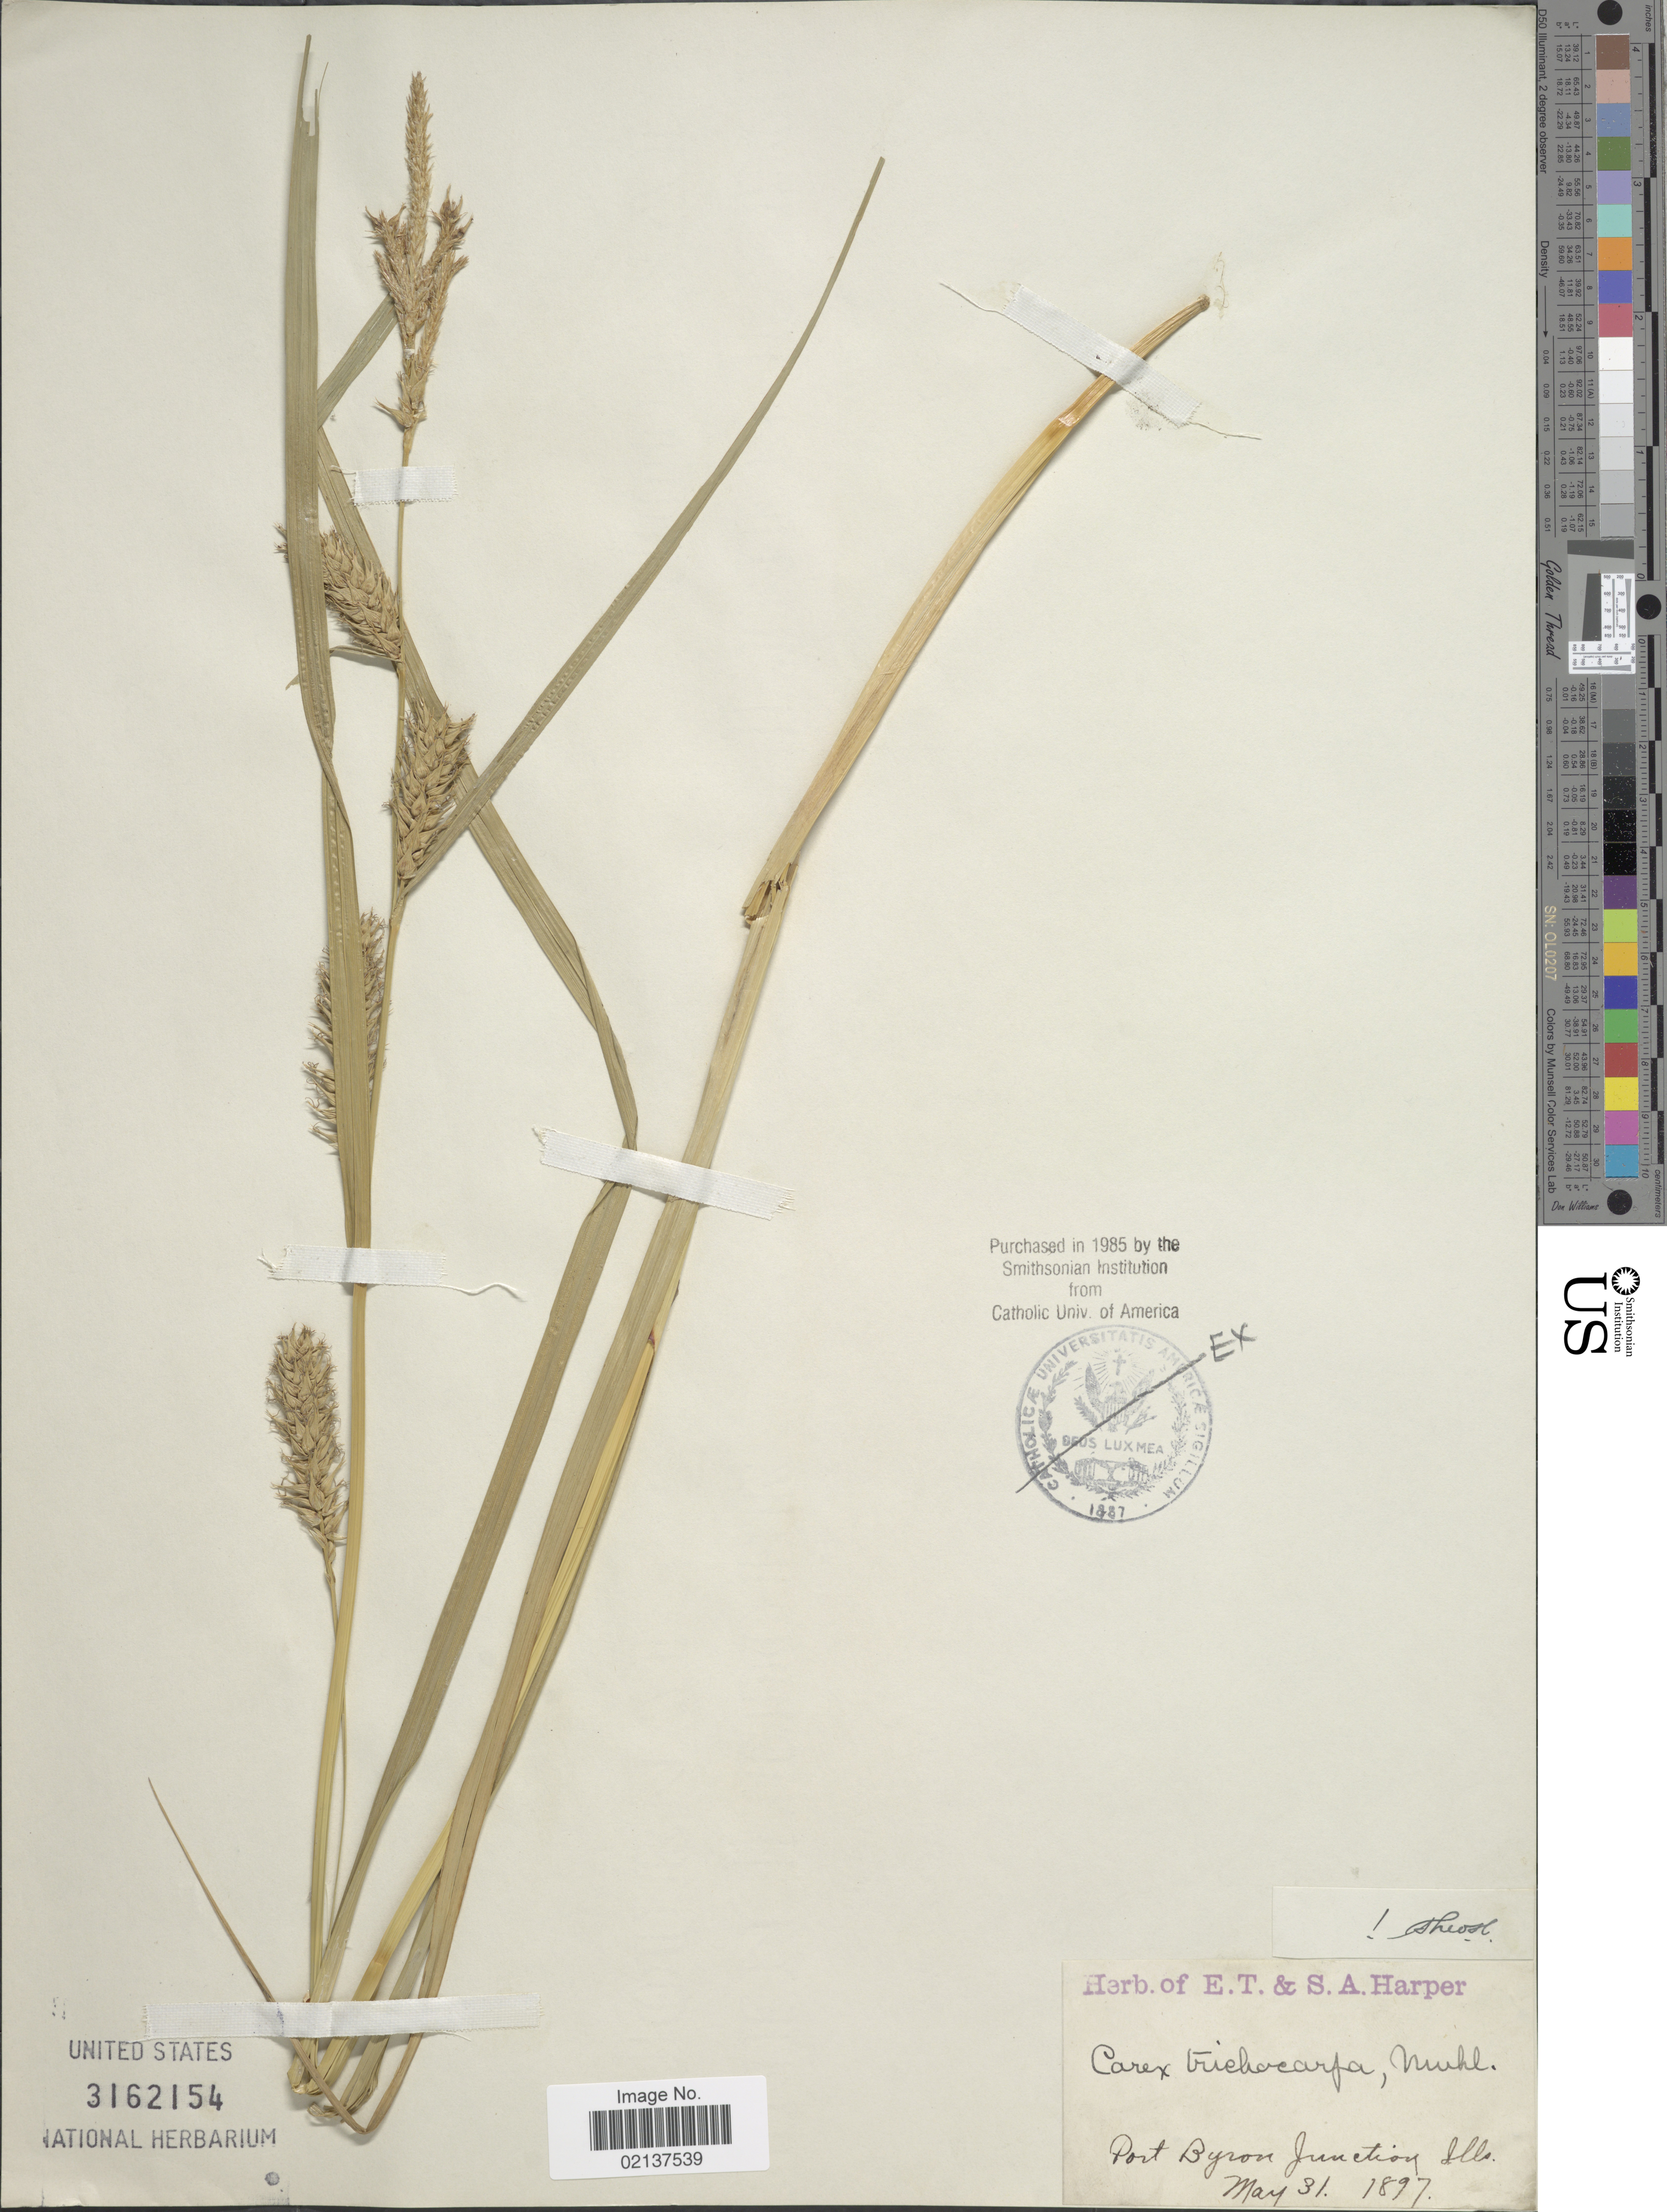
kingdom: Plantae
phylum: Tracheophyta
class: Liliopsida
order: Poales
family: Cyperaceae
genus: Carex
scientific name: Carex trichocarpa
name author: Muhl. ex Willd.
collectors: ex herb. E. T. & S. A. Harper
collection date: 1897-05-31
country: United States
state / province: Illinois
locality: Port Byron Junction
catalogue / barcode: US 3162154